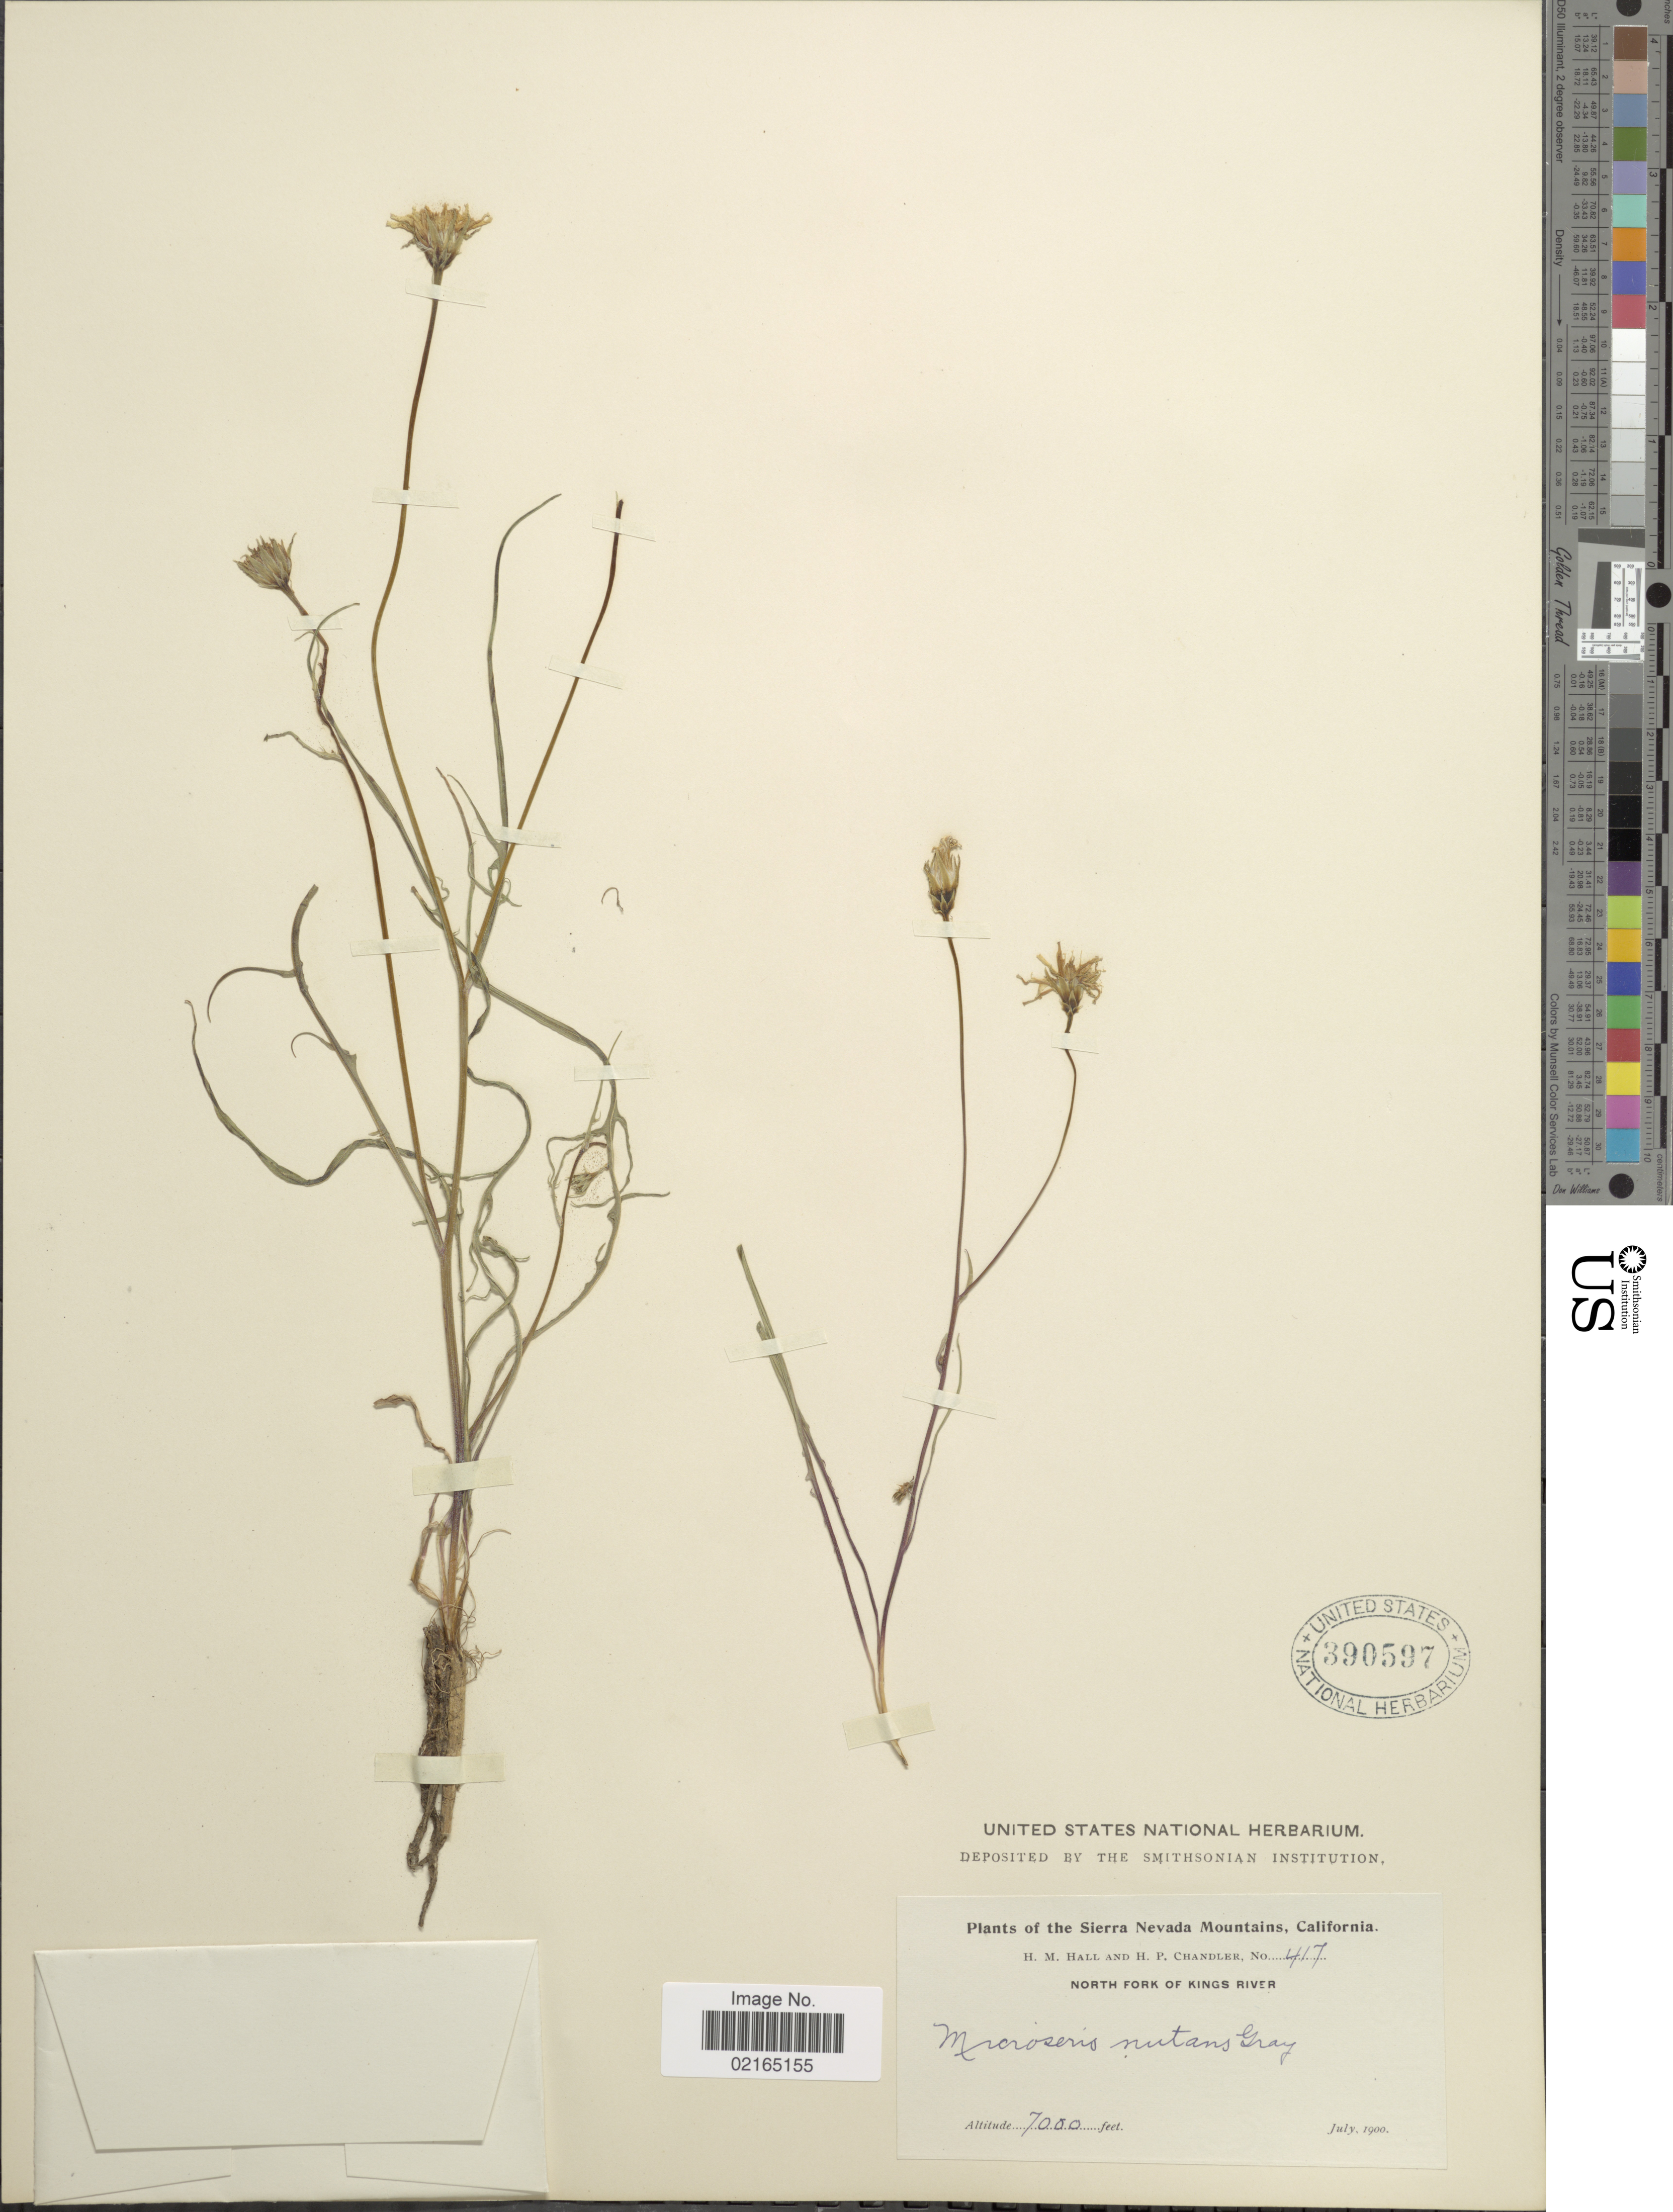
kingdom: Plantae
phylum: Tracheophyta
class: Magnoliopsida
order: Asterales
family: Asteraceae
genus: Microseris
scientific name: Microseris nutans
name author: (Hook.) Sch. Bip.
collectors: H. M. Hall & H. Chandler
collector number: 417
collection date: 1900-07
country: United States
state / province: California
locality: The Sierra Nevada Mountains, North Fork of Kings River.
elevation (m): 2134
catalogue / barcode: US 390597